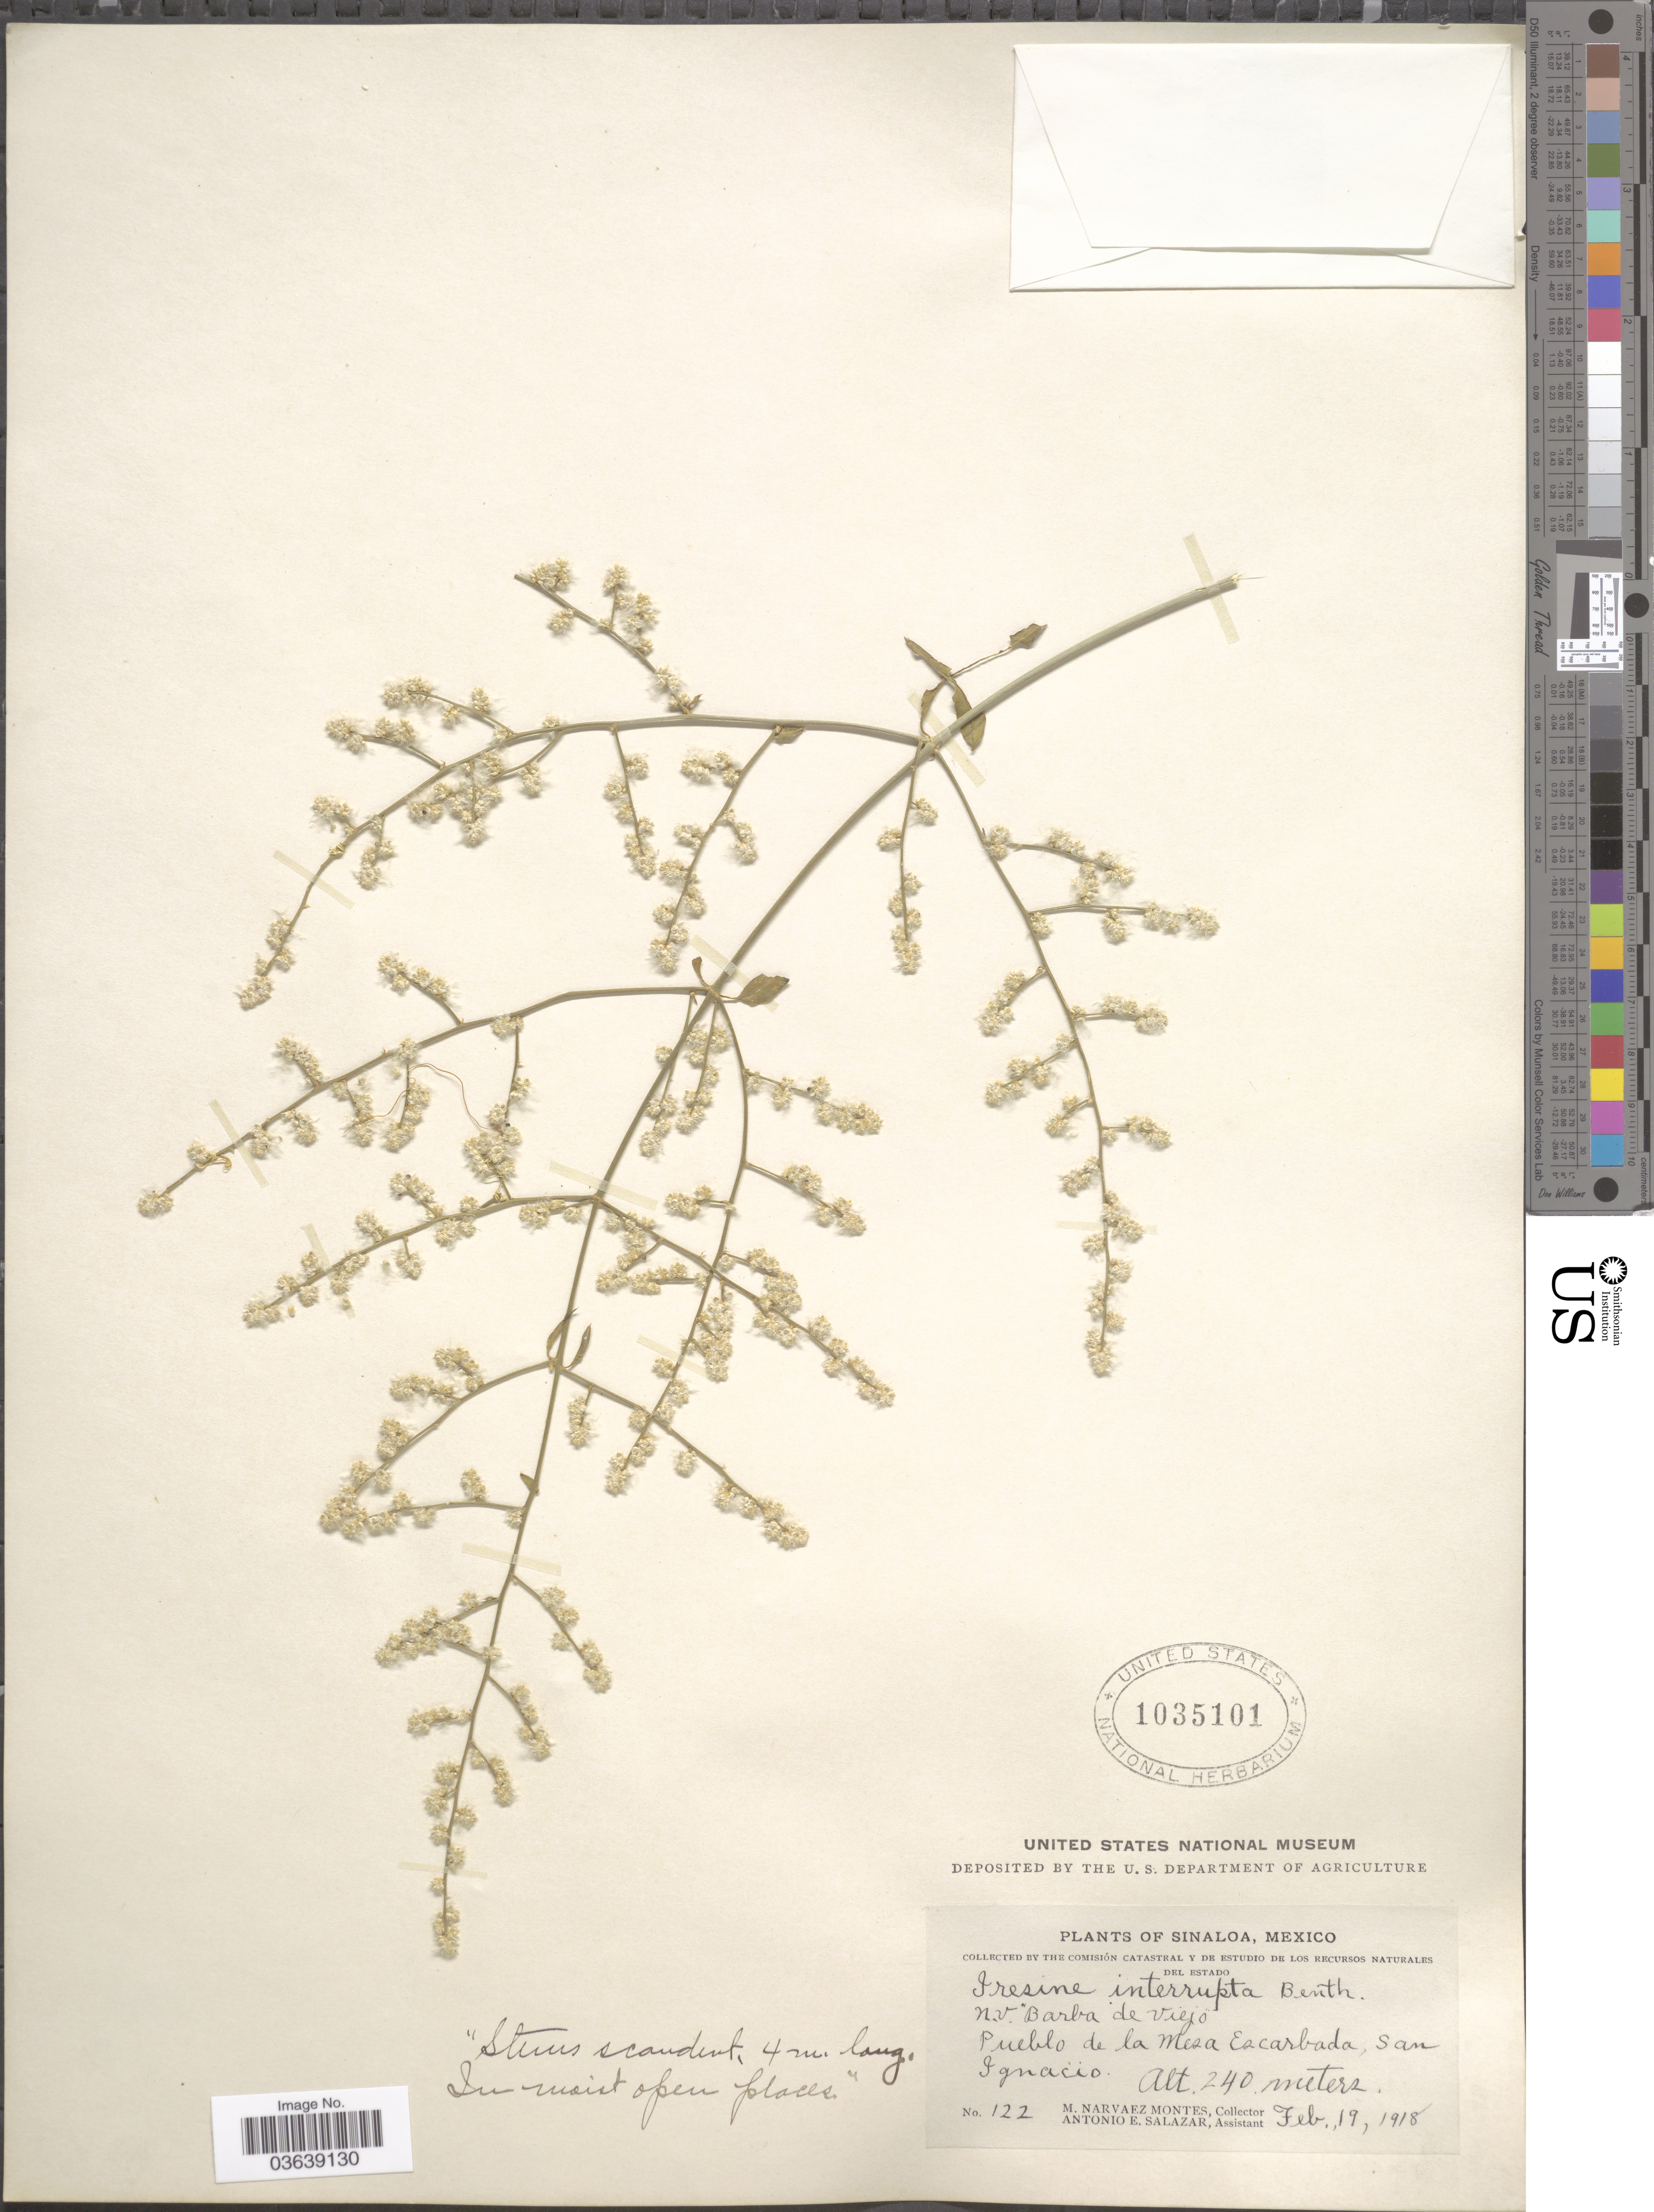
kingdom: Plantae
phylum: Tracheophyta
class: Magnoliopsida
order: Caryophyllales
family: Amaranthaceae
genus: Iresine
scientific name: Iresine interrupta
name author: Benth.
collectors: M. Narvaez-Montes & A. E. Salazar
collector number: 122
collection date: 1918-02-19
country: Mexico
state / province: Sinaloa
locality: Pueblo de la Mesa Escarbada, San Ignacio.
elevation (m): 240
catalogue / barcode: US 1035101